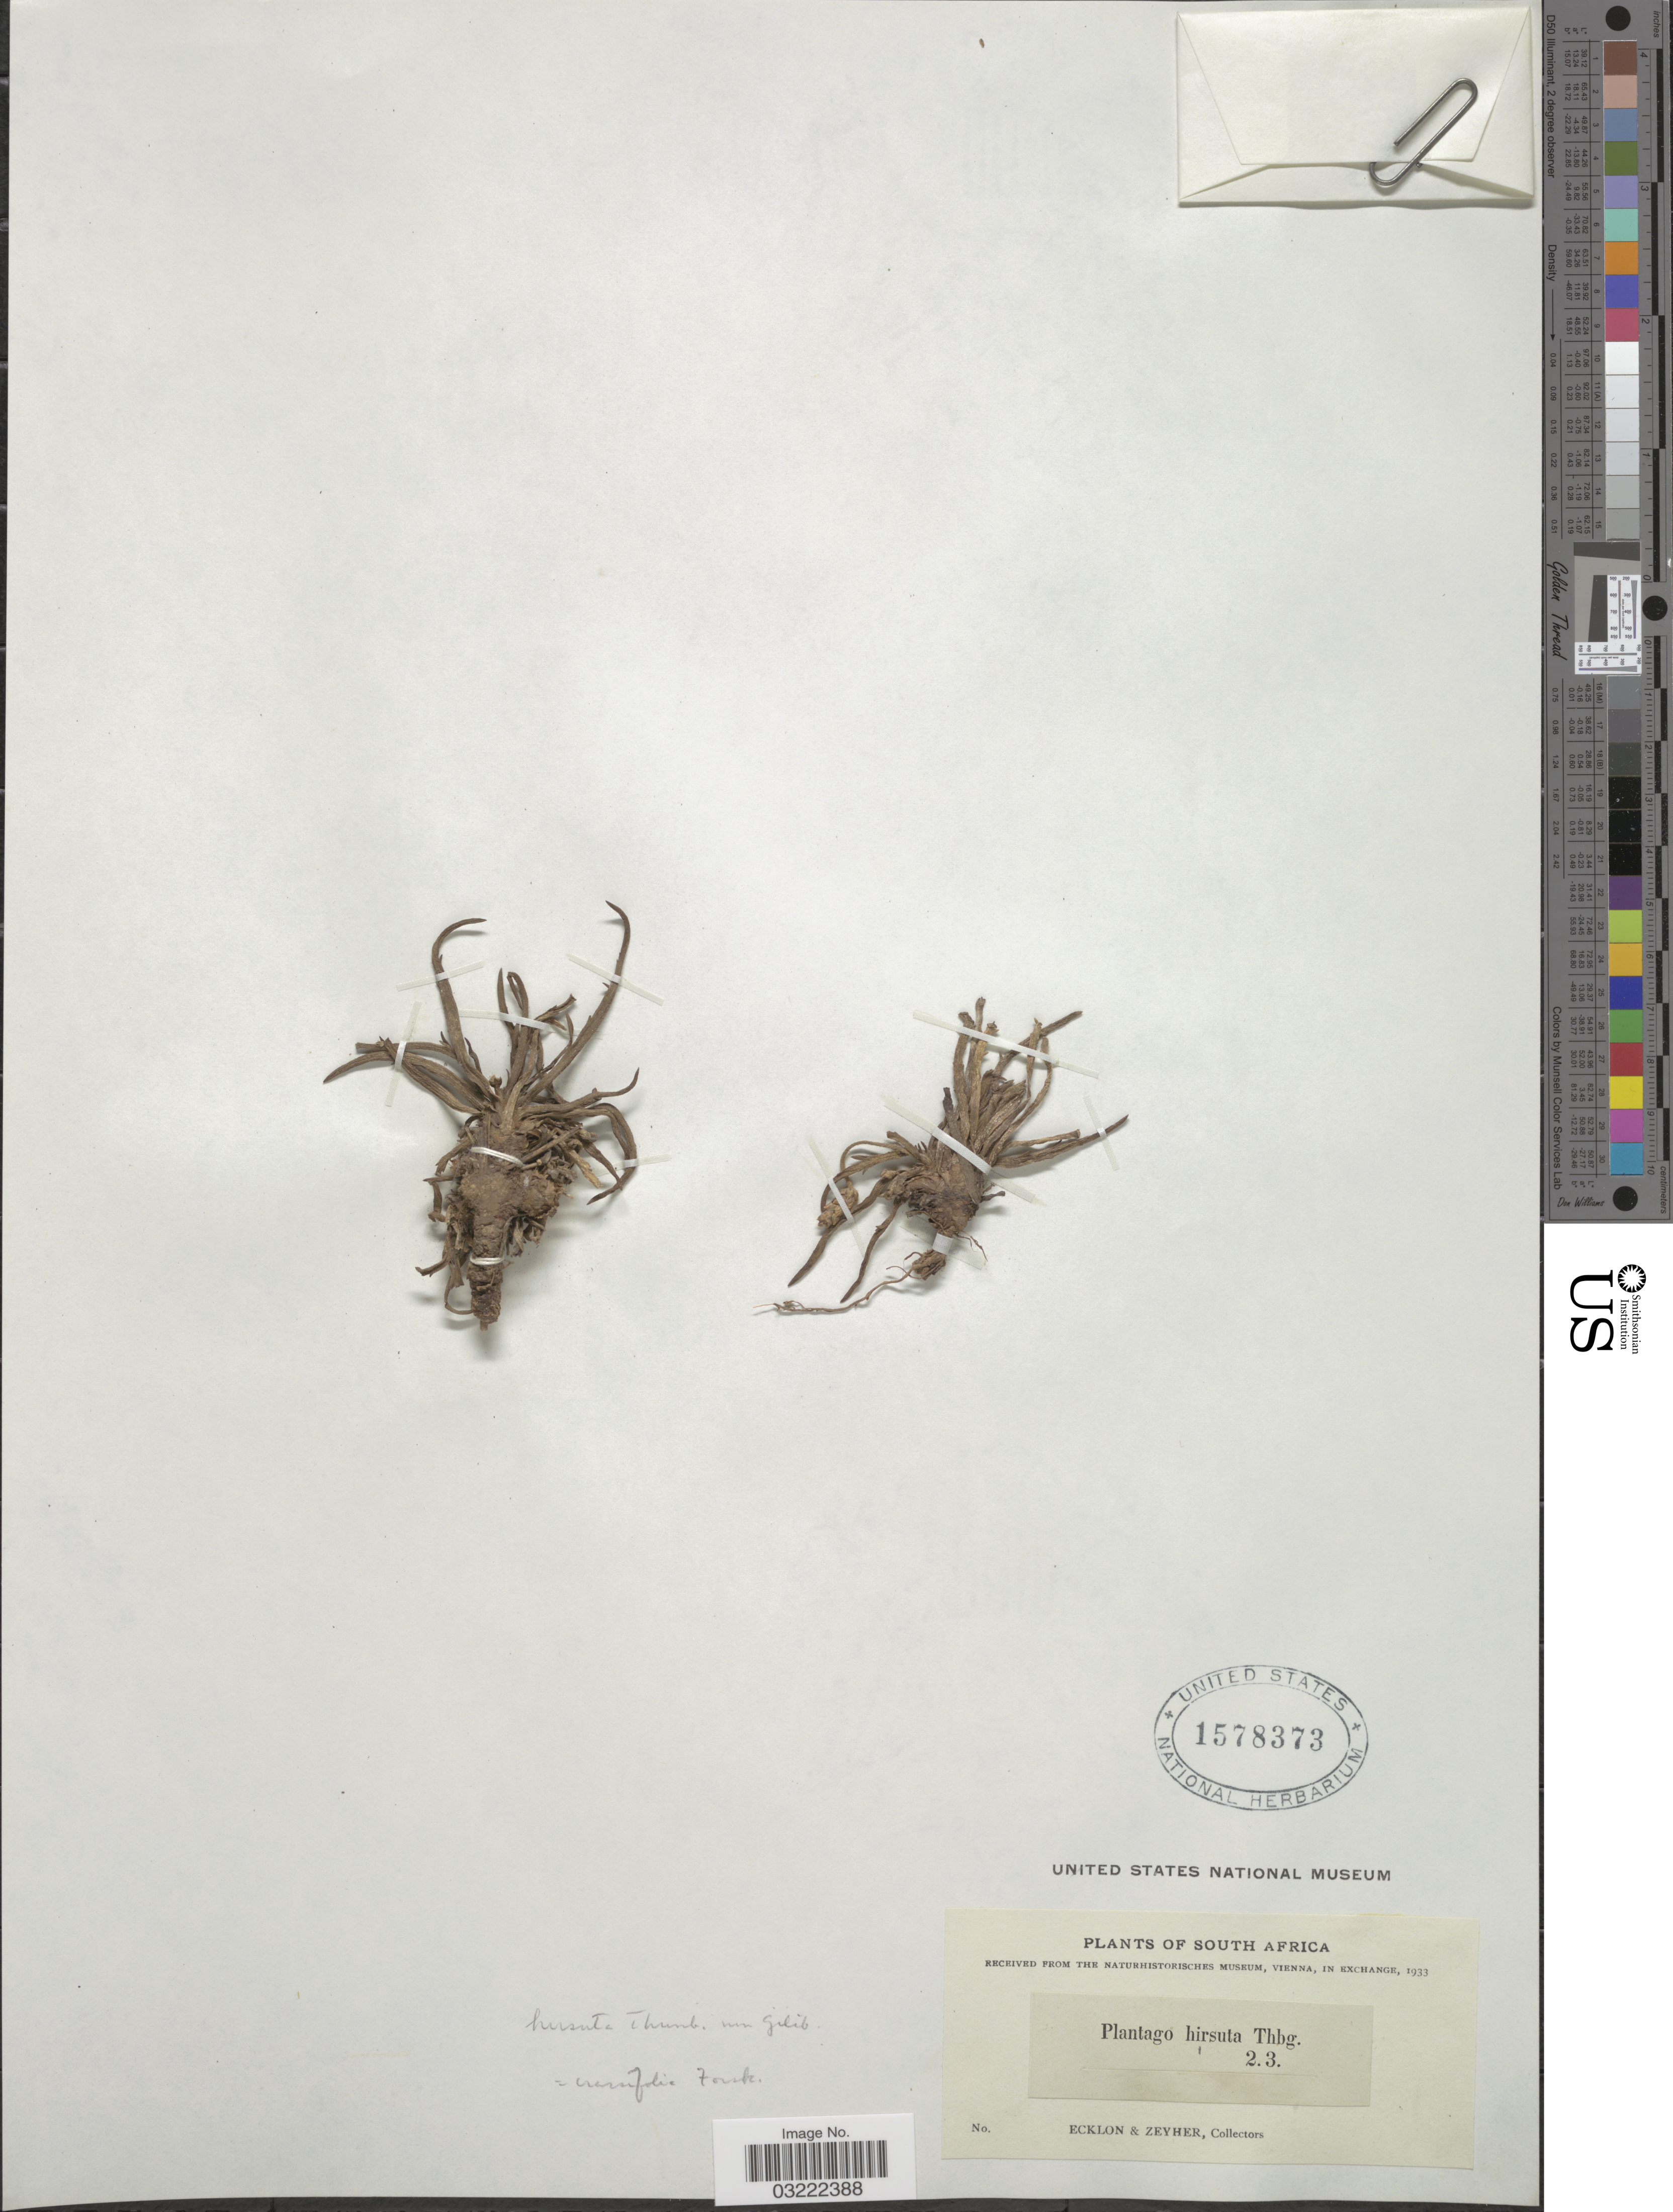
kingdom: Plantae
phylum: Tracheophyta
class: Magnoliopsida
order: Lamiales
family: Plantaginaceae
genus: Plantago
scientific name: Plantago crassifolia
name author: Forssk.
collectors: -. Ecklon & -. Zeyher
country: South Africa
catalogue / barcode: US 1578373